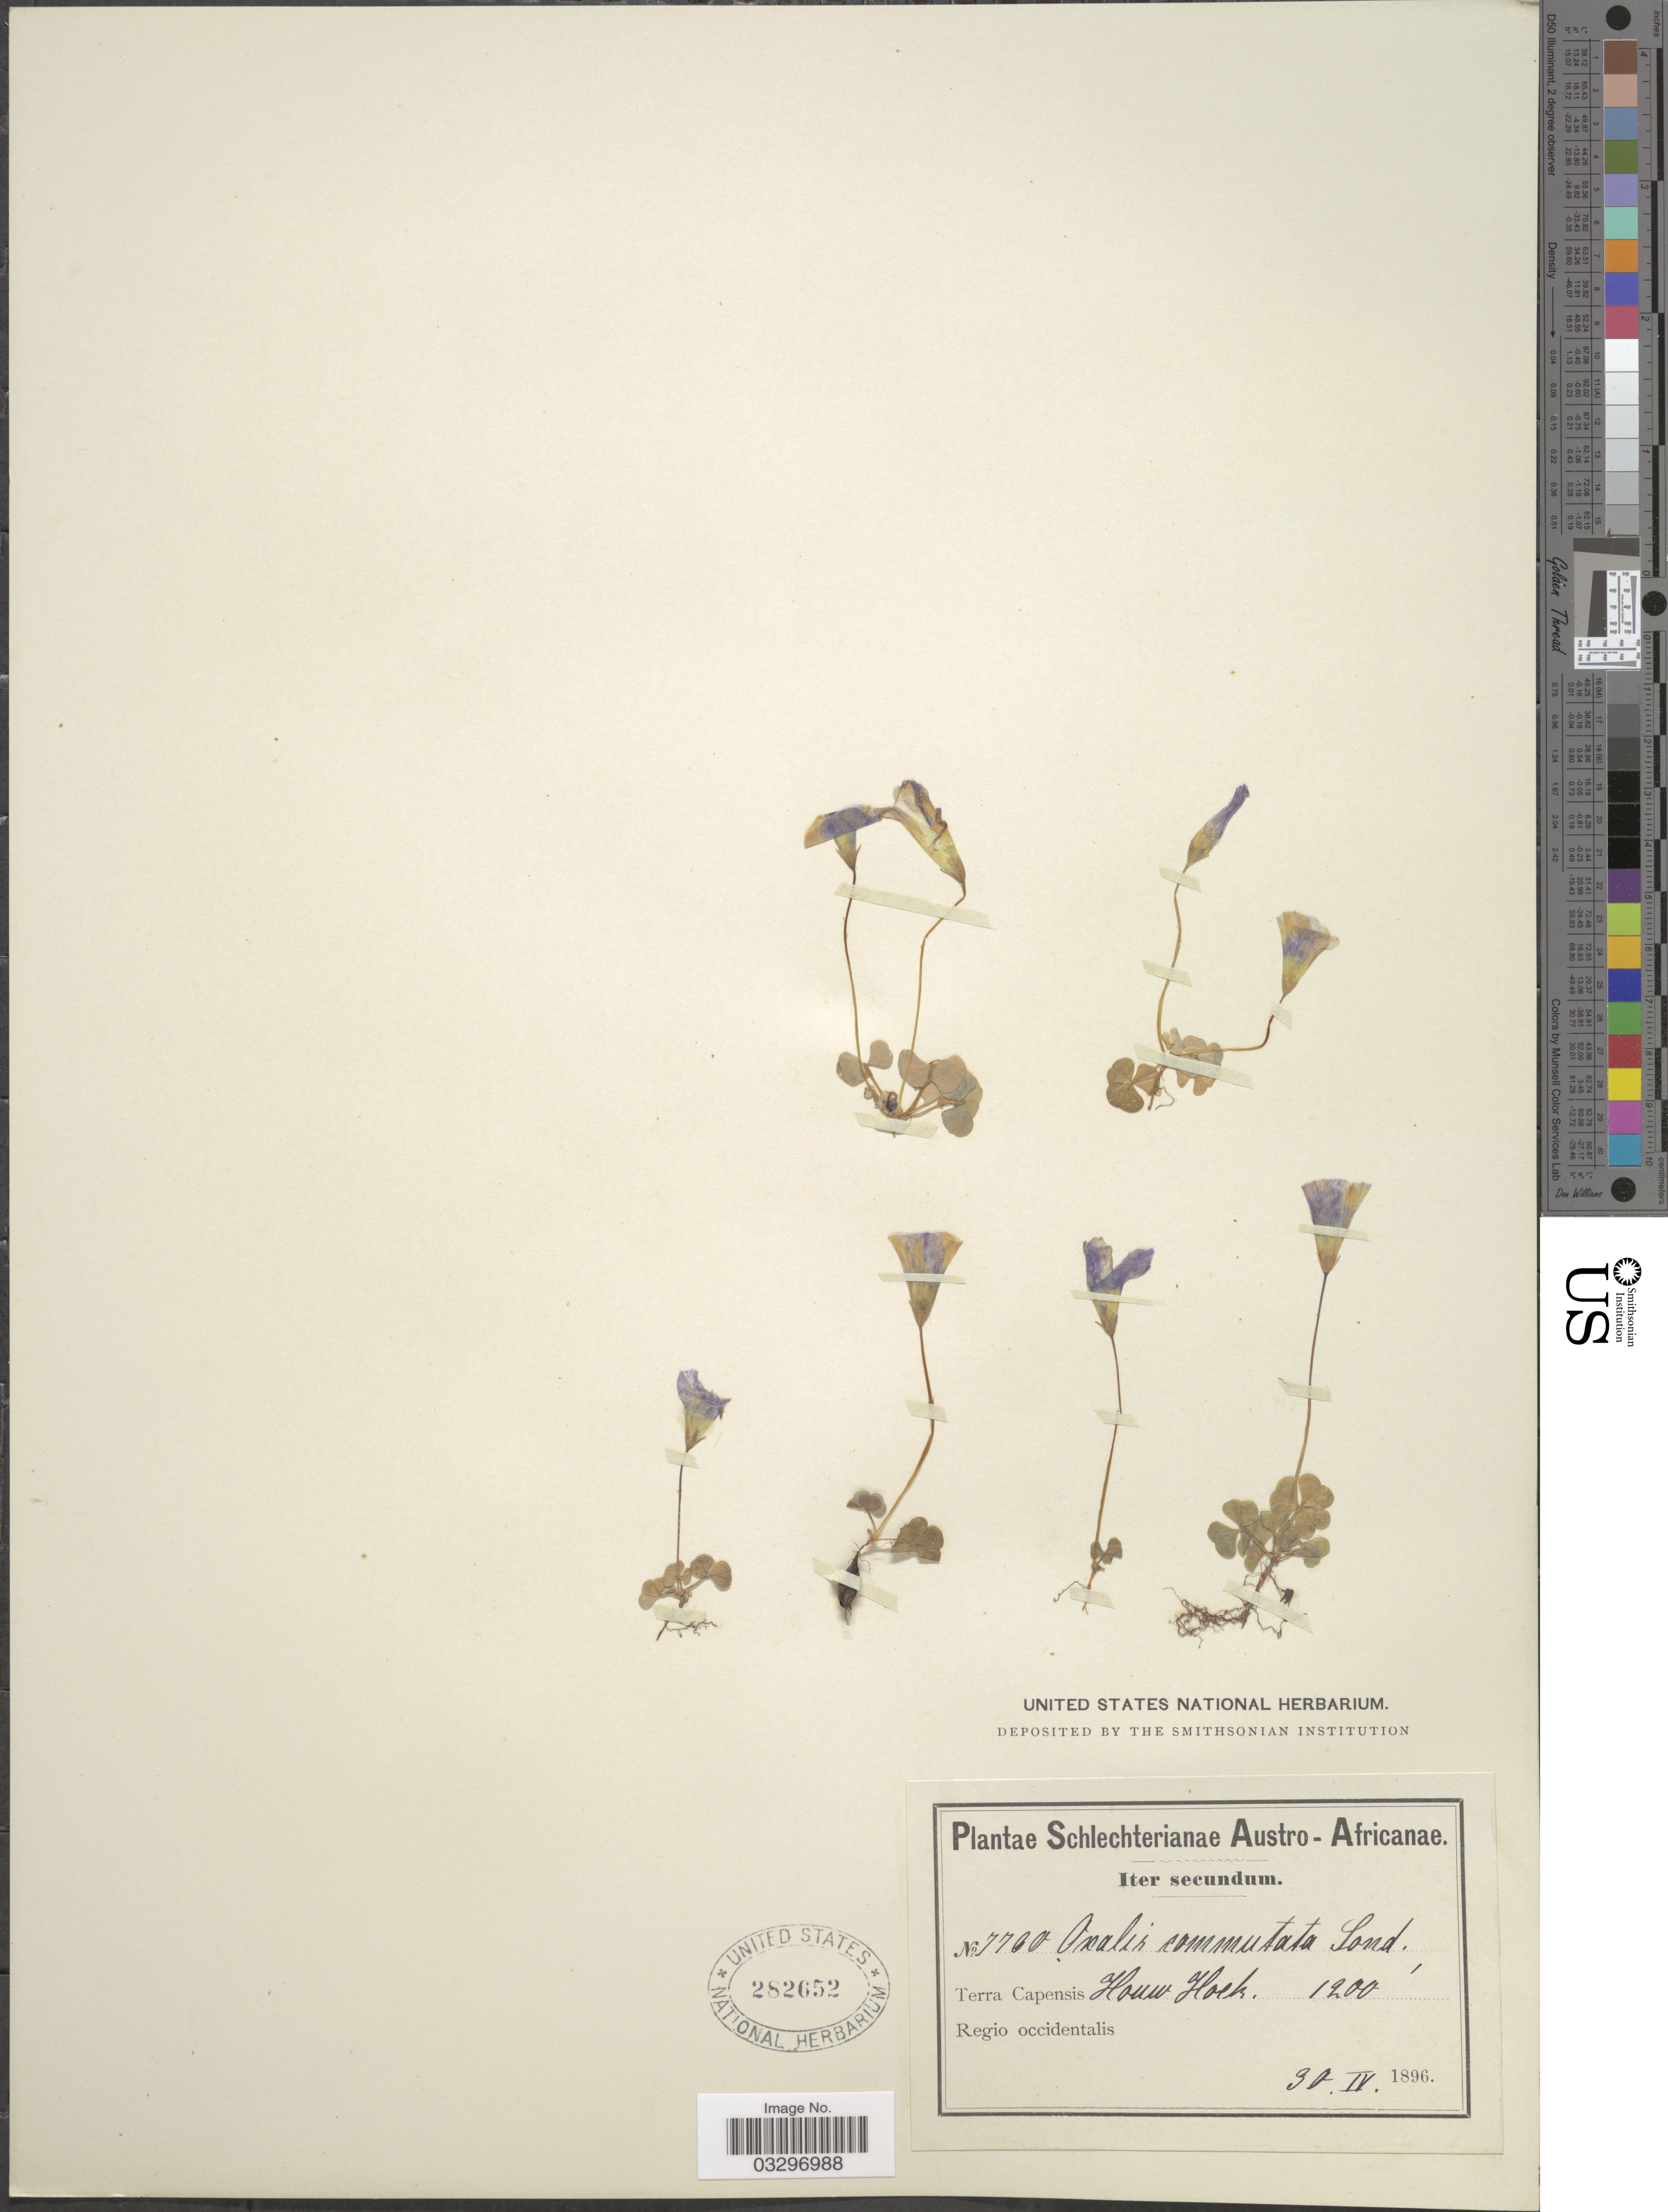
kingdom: Plantae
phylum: Tracheophyta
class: Magnoliopsida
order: Oxalidales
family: Oxalidaceae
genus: Oxalis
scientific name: Oxalis commutata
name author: Sond.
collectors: Schlechter, --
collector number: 7700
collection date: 1896-04-30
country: South Africa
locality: Austro-Africanae. Terra Capensis. Houw Hoek. Regio Occidentalis.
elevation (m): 366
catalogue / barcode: US 282652